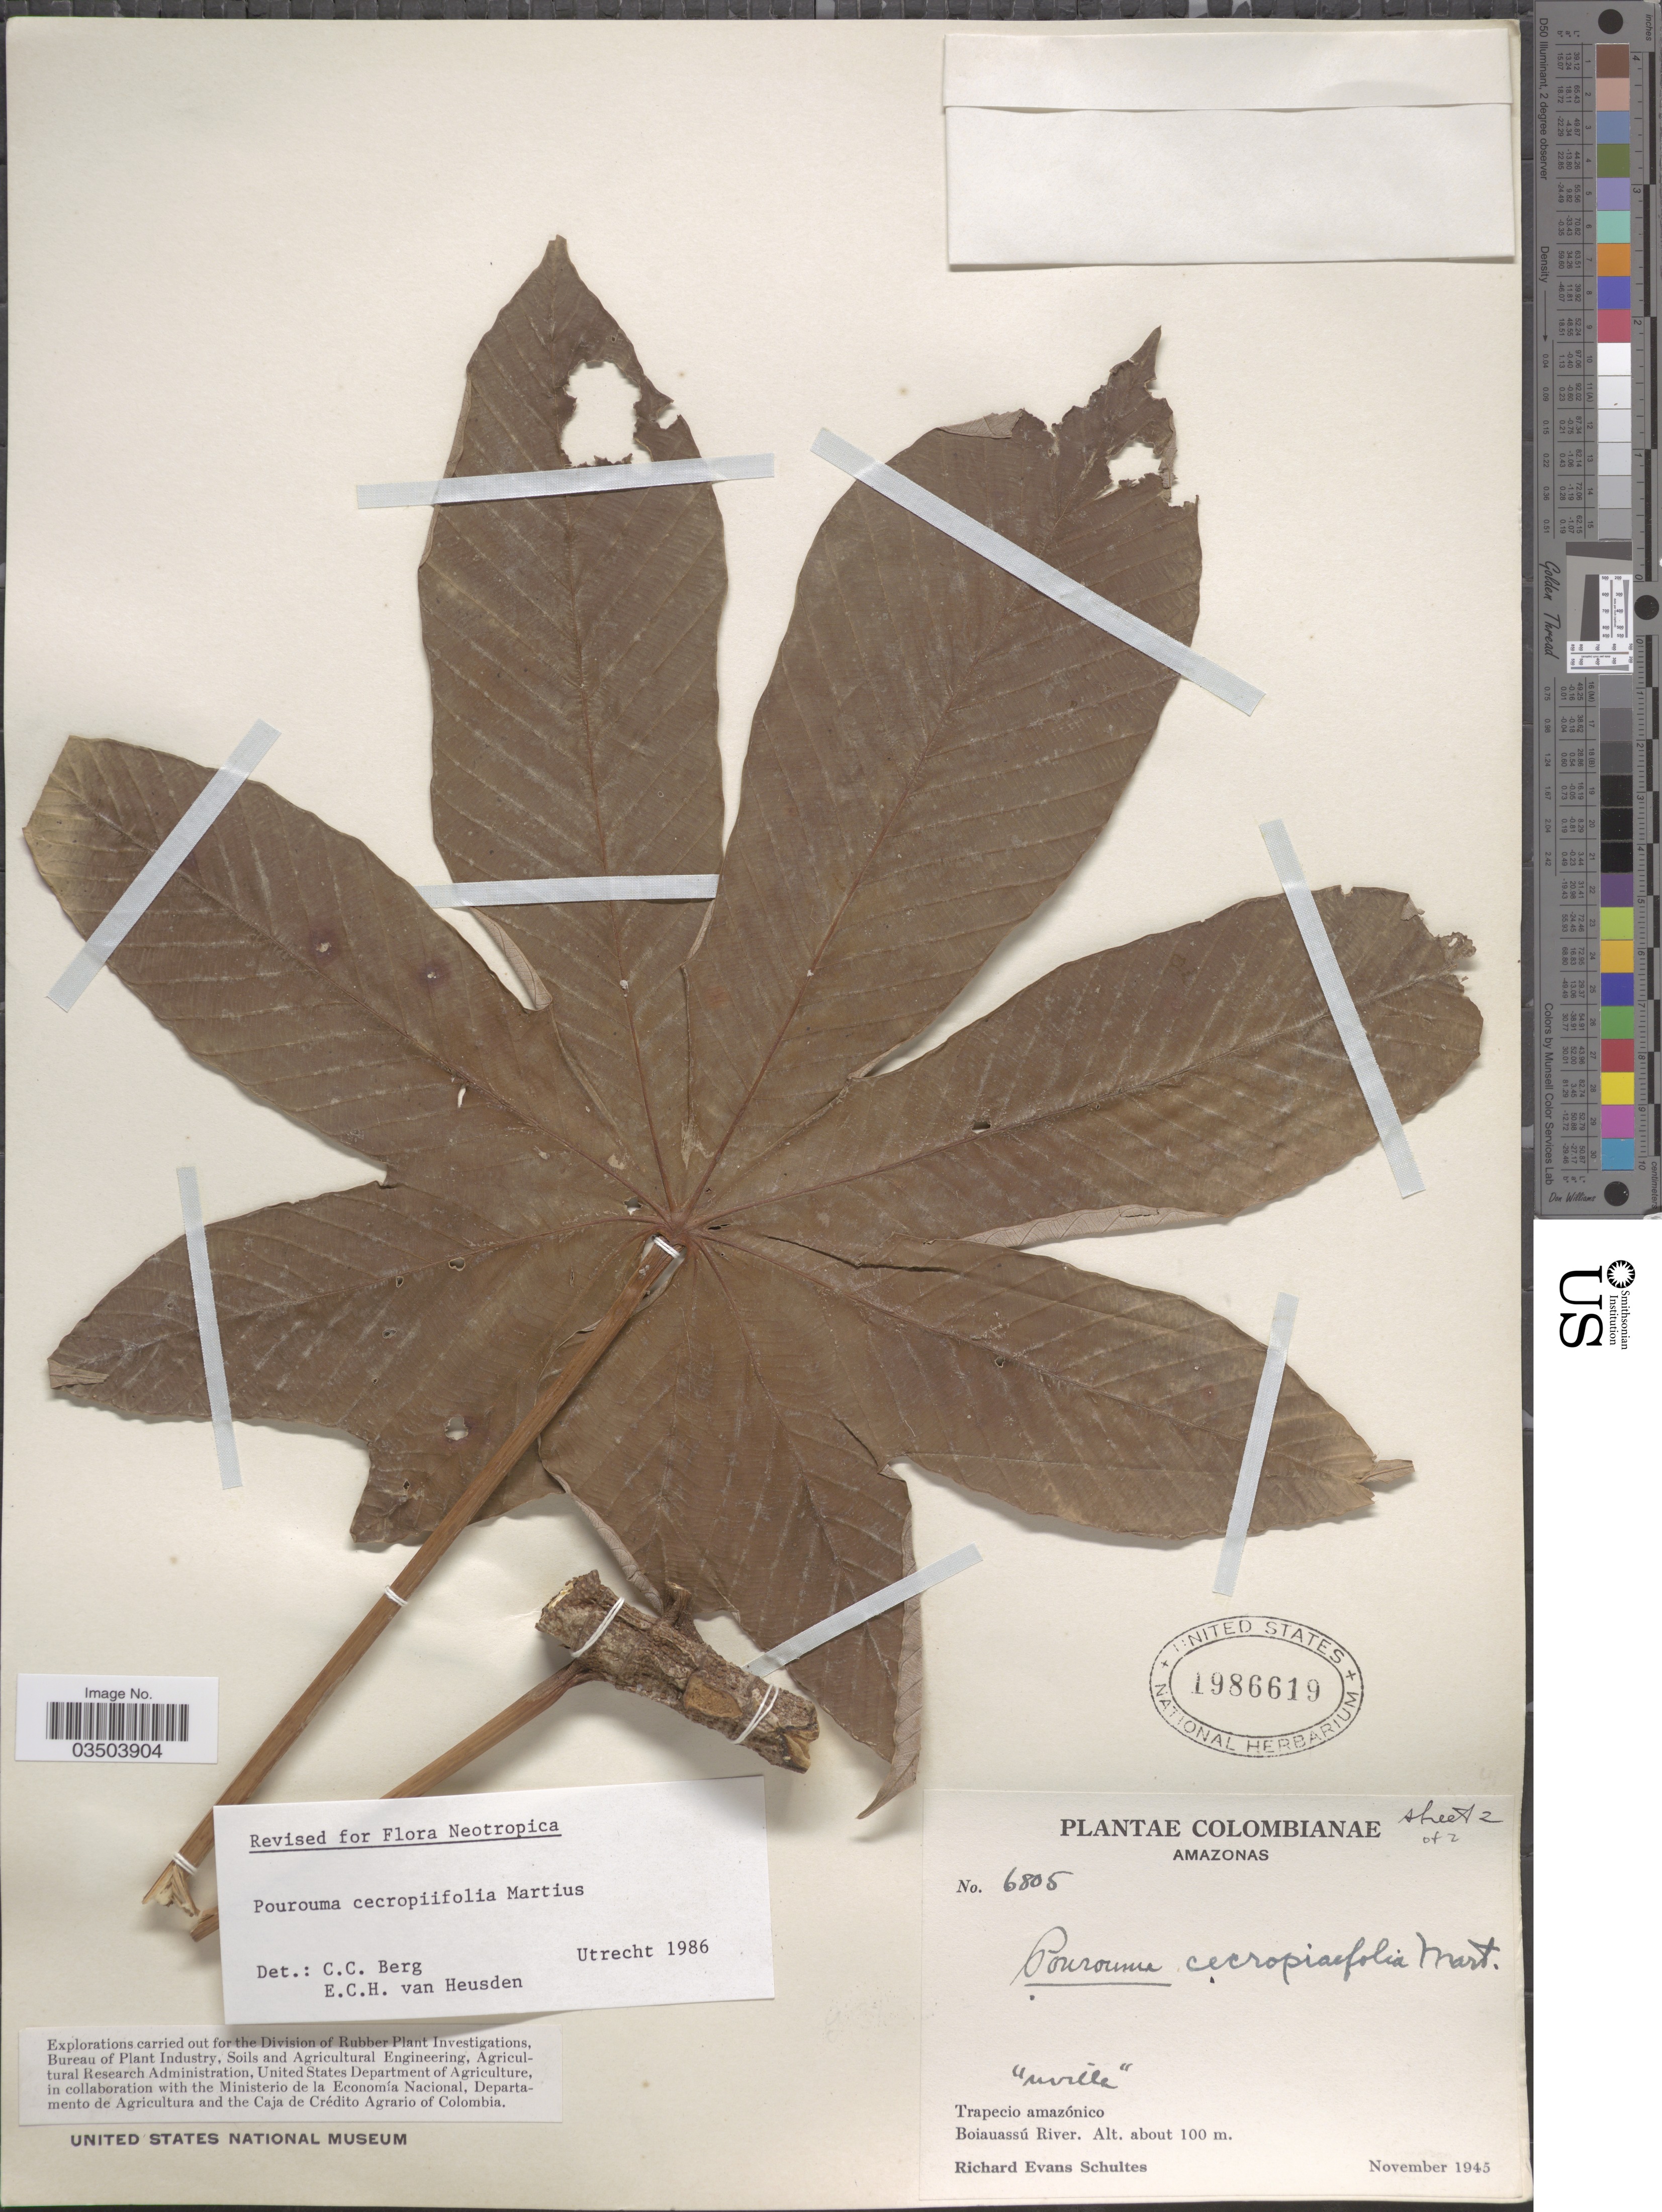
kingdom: Plantae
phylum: Tracheophyta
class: Magnoliopsida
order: Rosales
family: Urticaceae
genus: Pourouma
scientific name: Pourouma cecropiifolia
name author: Mart.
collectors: R. E. Schultes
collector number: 6805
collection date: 1945-11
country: Colombia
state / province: Amazônas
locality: Trapecio amazónico. Boiauassú River.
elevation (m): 100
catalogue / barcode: US 1986619